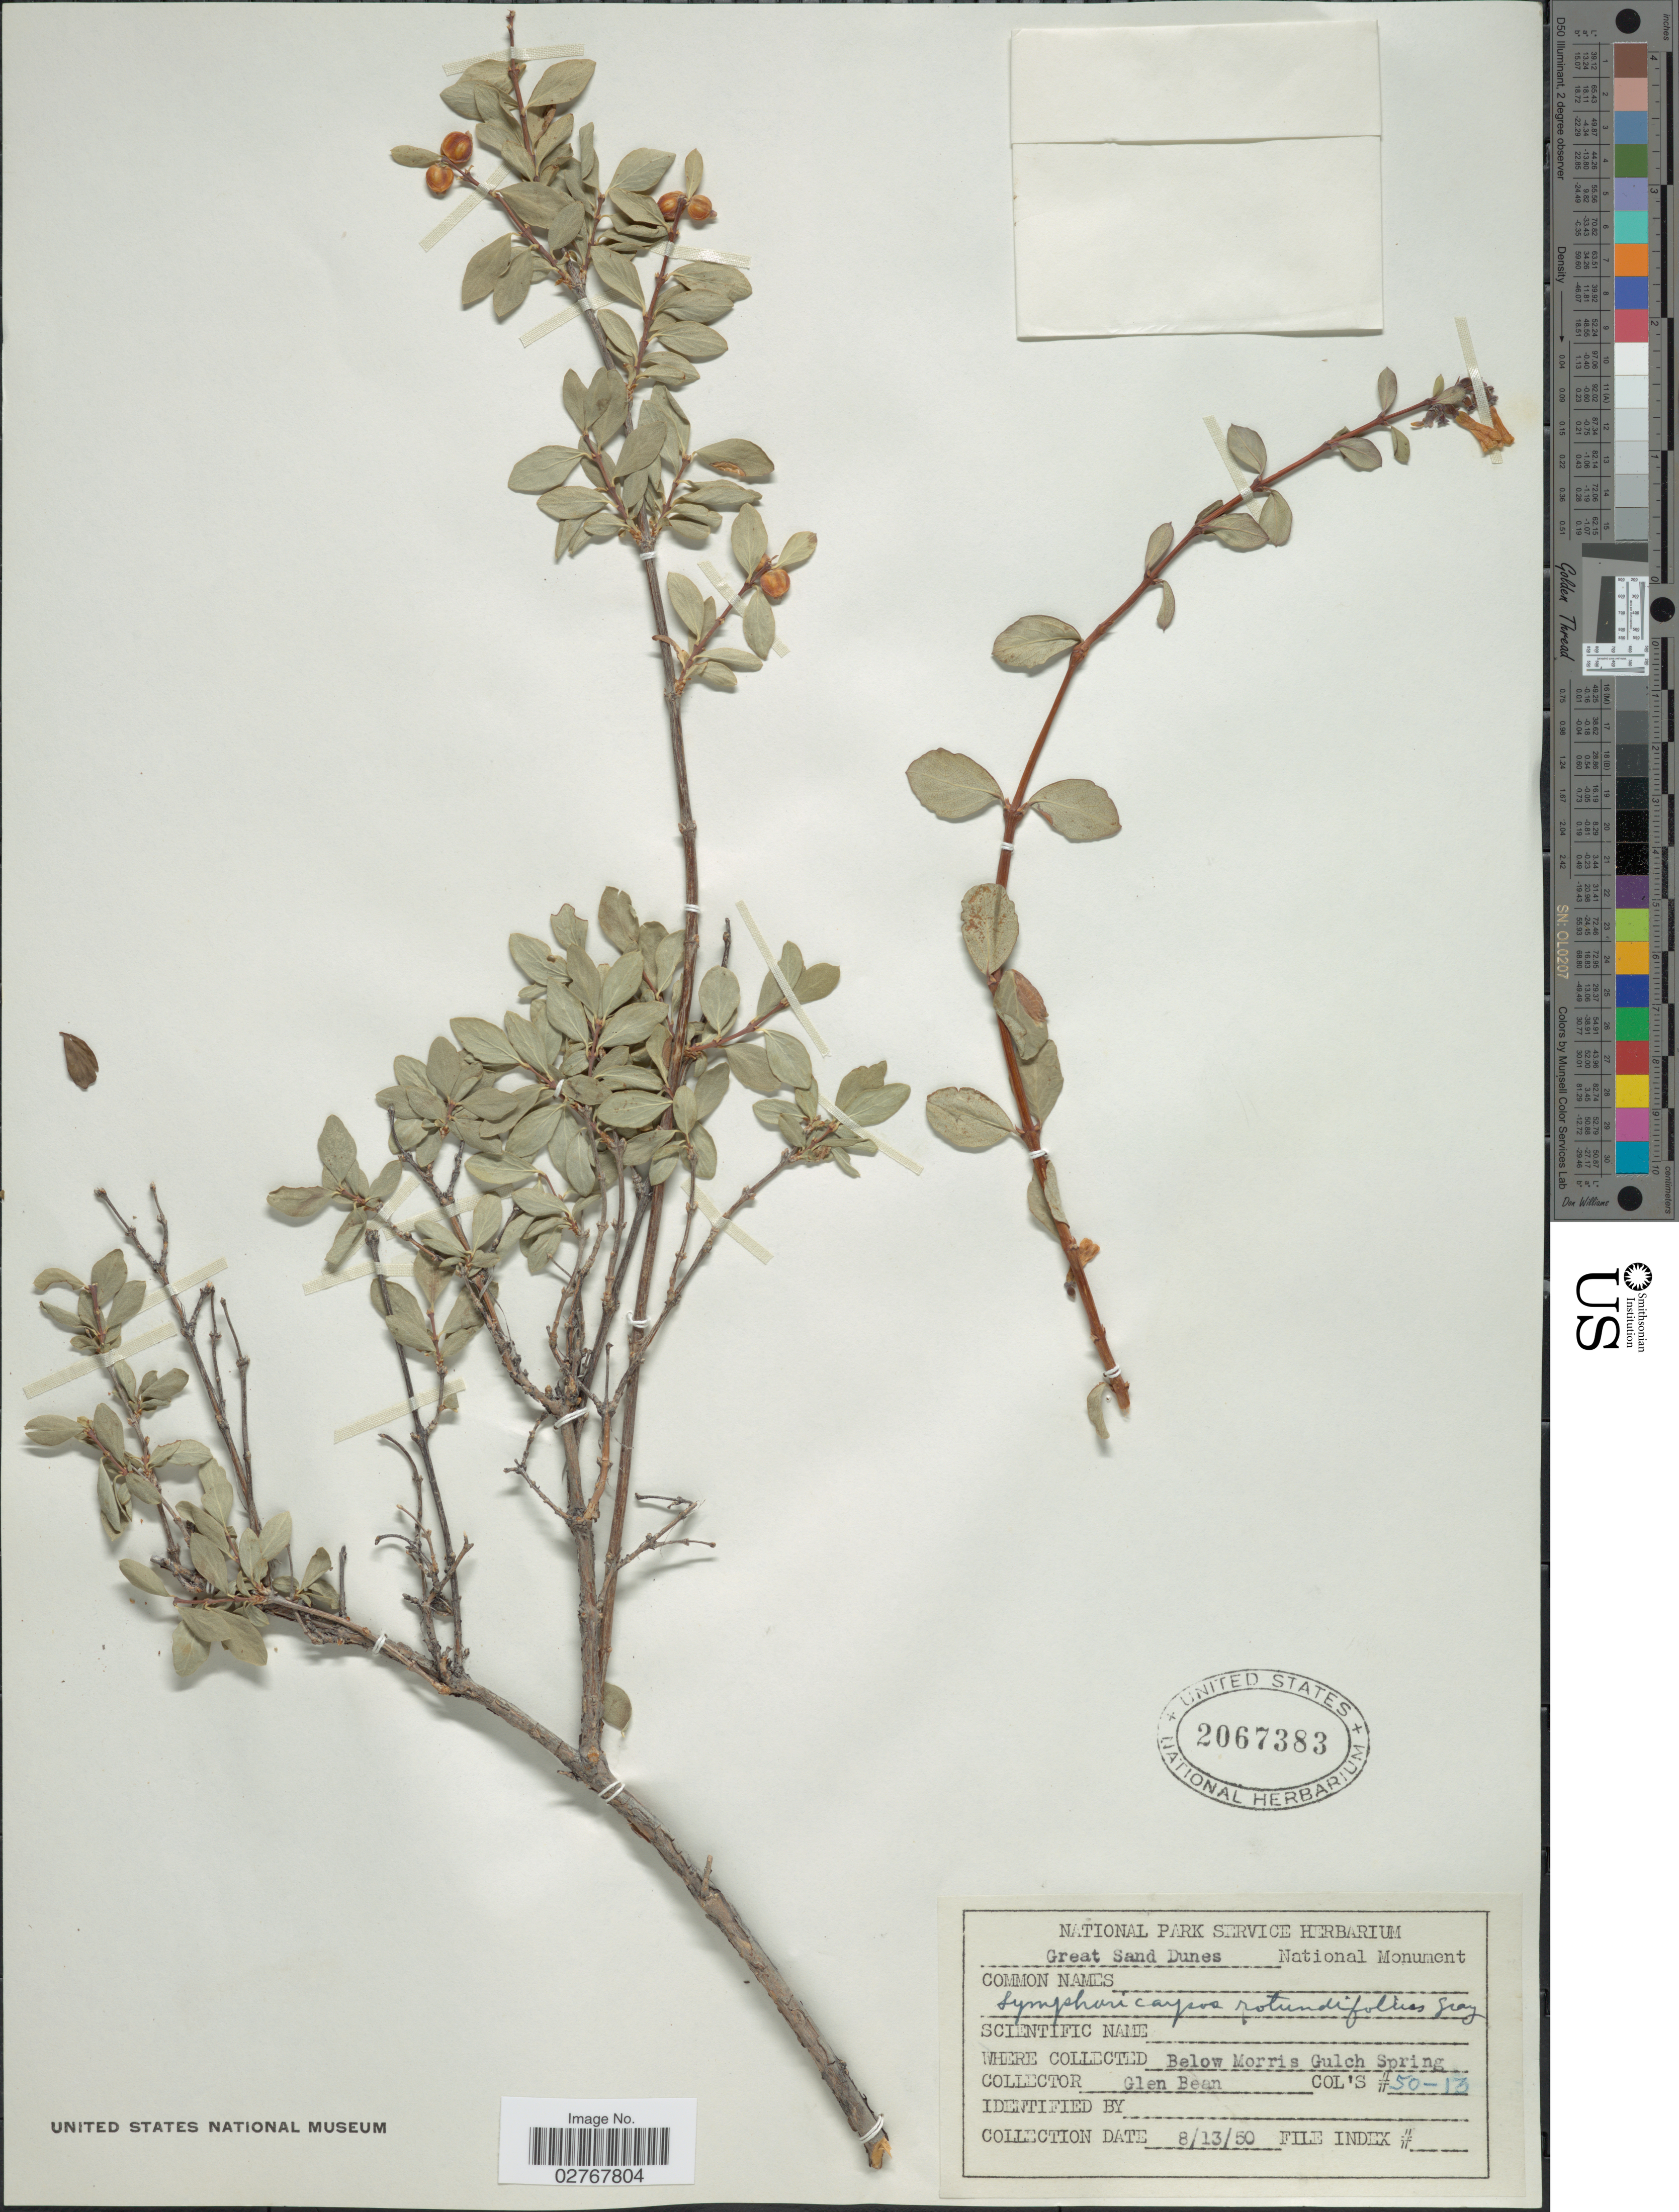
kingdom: Plantae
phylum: Tracheophyta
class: Magnoliopsida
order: Dipsacales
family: Caprifoliaceae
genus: Symphoricarpos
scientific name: Symphoricarpos rotundifolius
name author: A. Gray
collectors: G. Bean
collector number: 50-13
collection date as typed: Transcribed d/m/y: 13/8/50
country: United States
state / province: Colorado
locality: Great Sand Dunes. Below Morris Gulch Spring.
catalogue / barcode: US 2067383